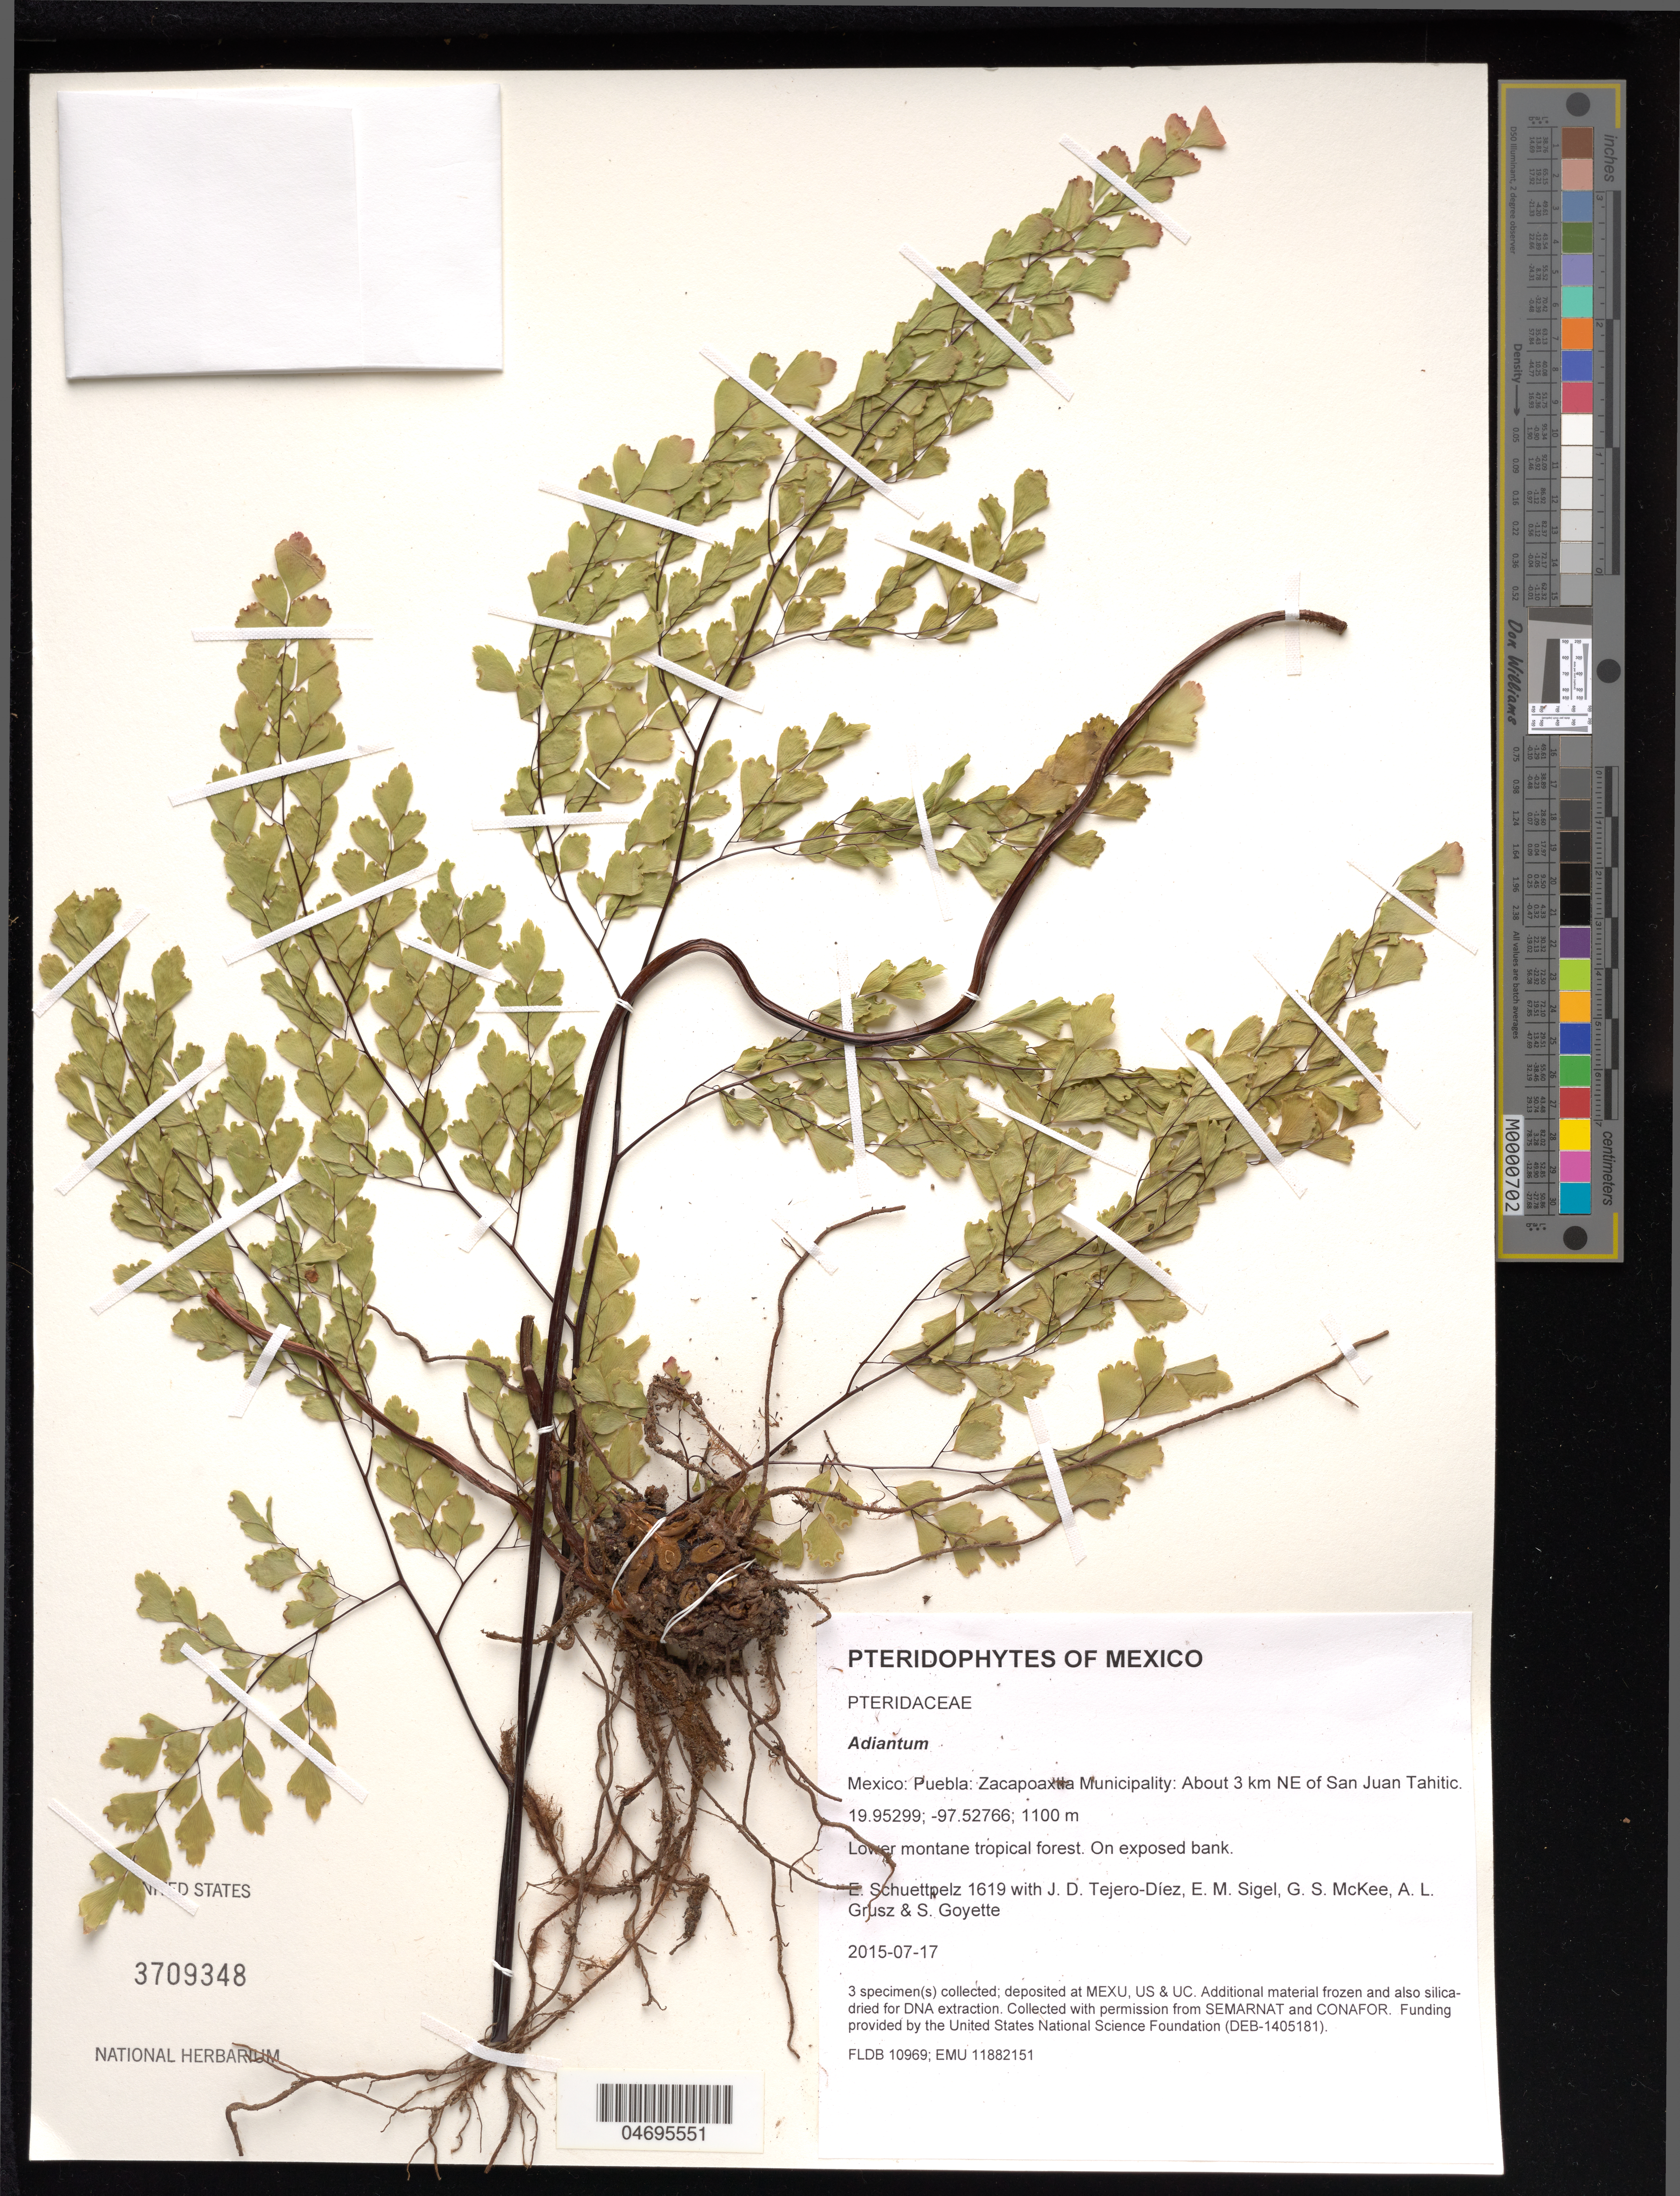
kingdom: Plantae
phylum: Tracheophyta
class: Polypodiopsida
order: Polypodiales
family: Pteridaceae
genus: Adiantum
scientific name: Adiantum sp.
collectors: E. Schuettpelz, D. Tejero-Díez, E. M. Sigel, G. S. McKee & A. Grusz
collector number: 1619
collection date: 2015-07-17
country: Mexico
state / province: Puebla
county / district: Zacapoaxtla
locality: About 3 km NE of San Juan Tahitic.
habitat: Lower montane tropical forest.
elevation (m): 1100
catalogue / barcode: US 3709348